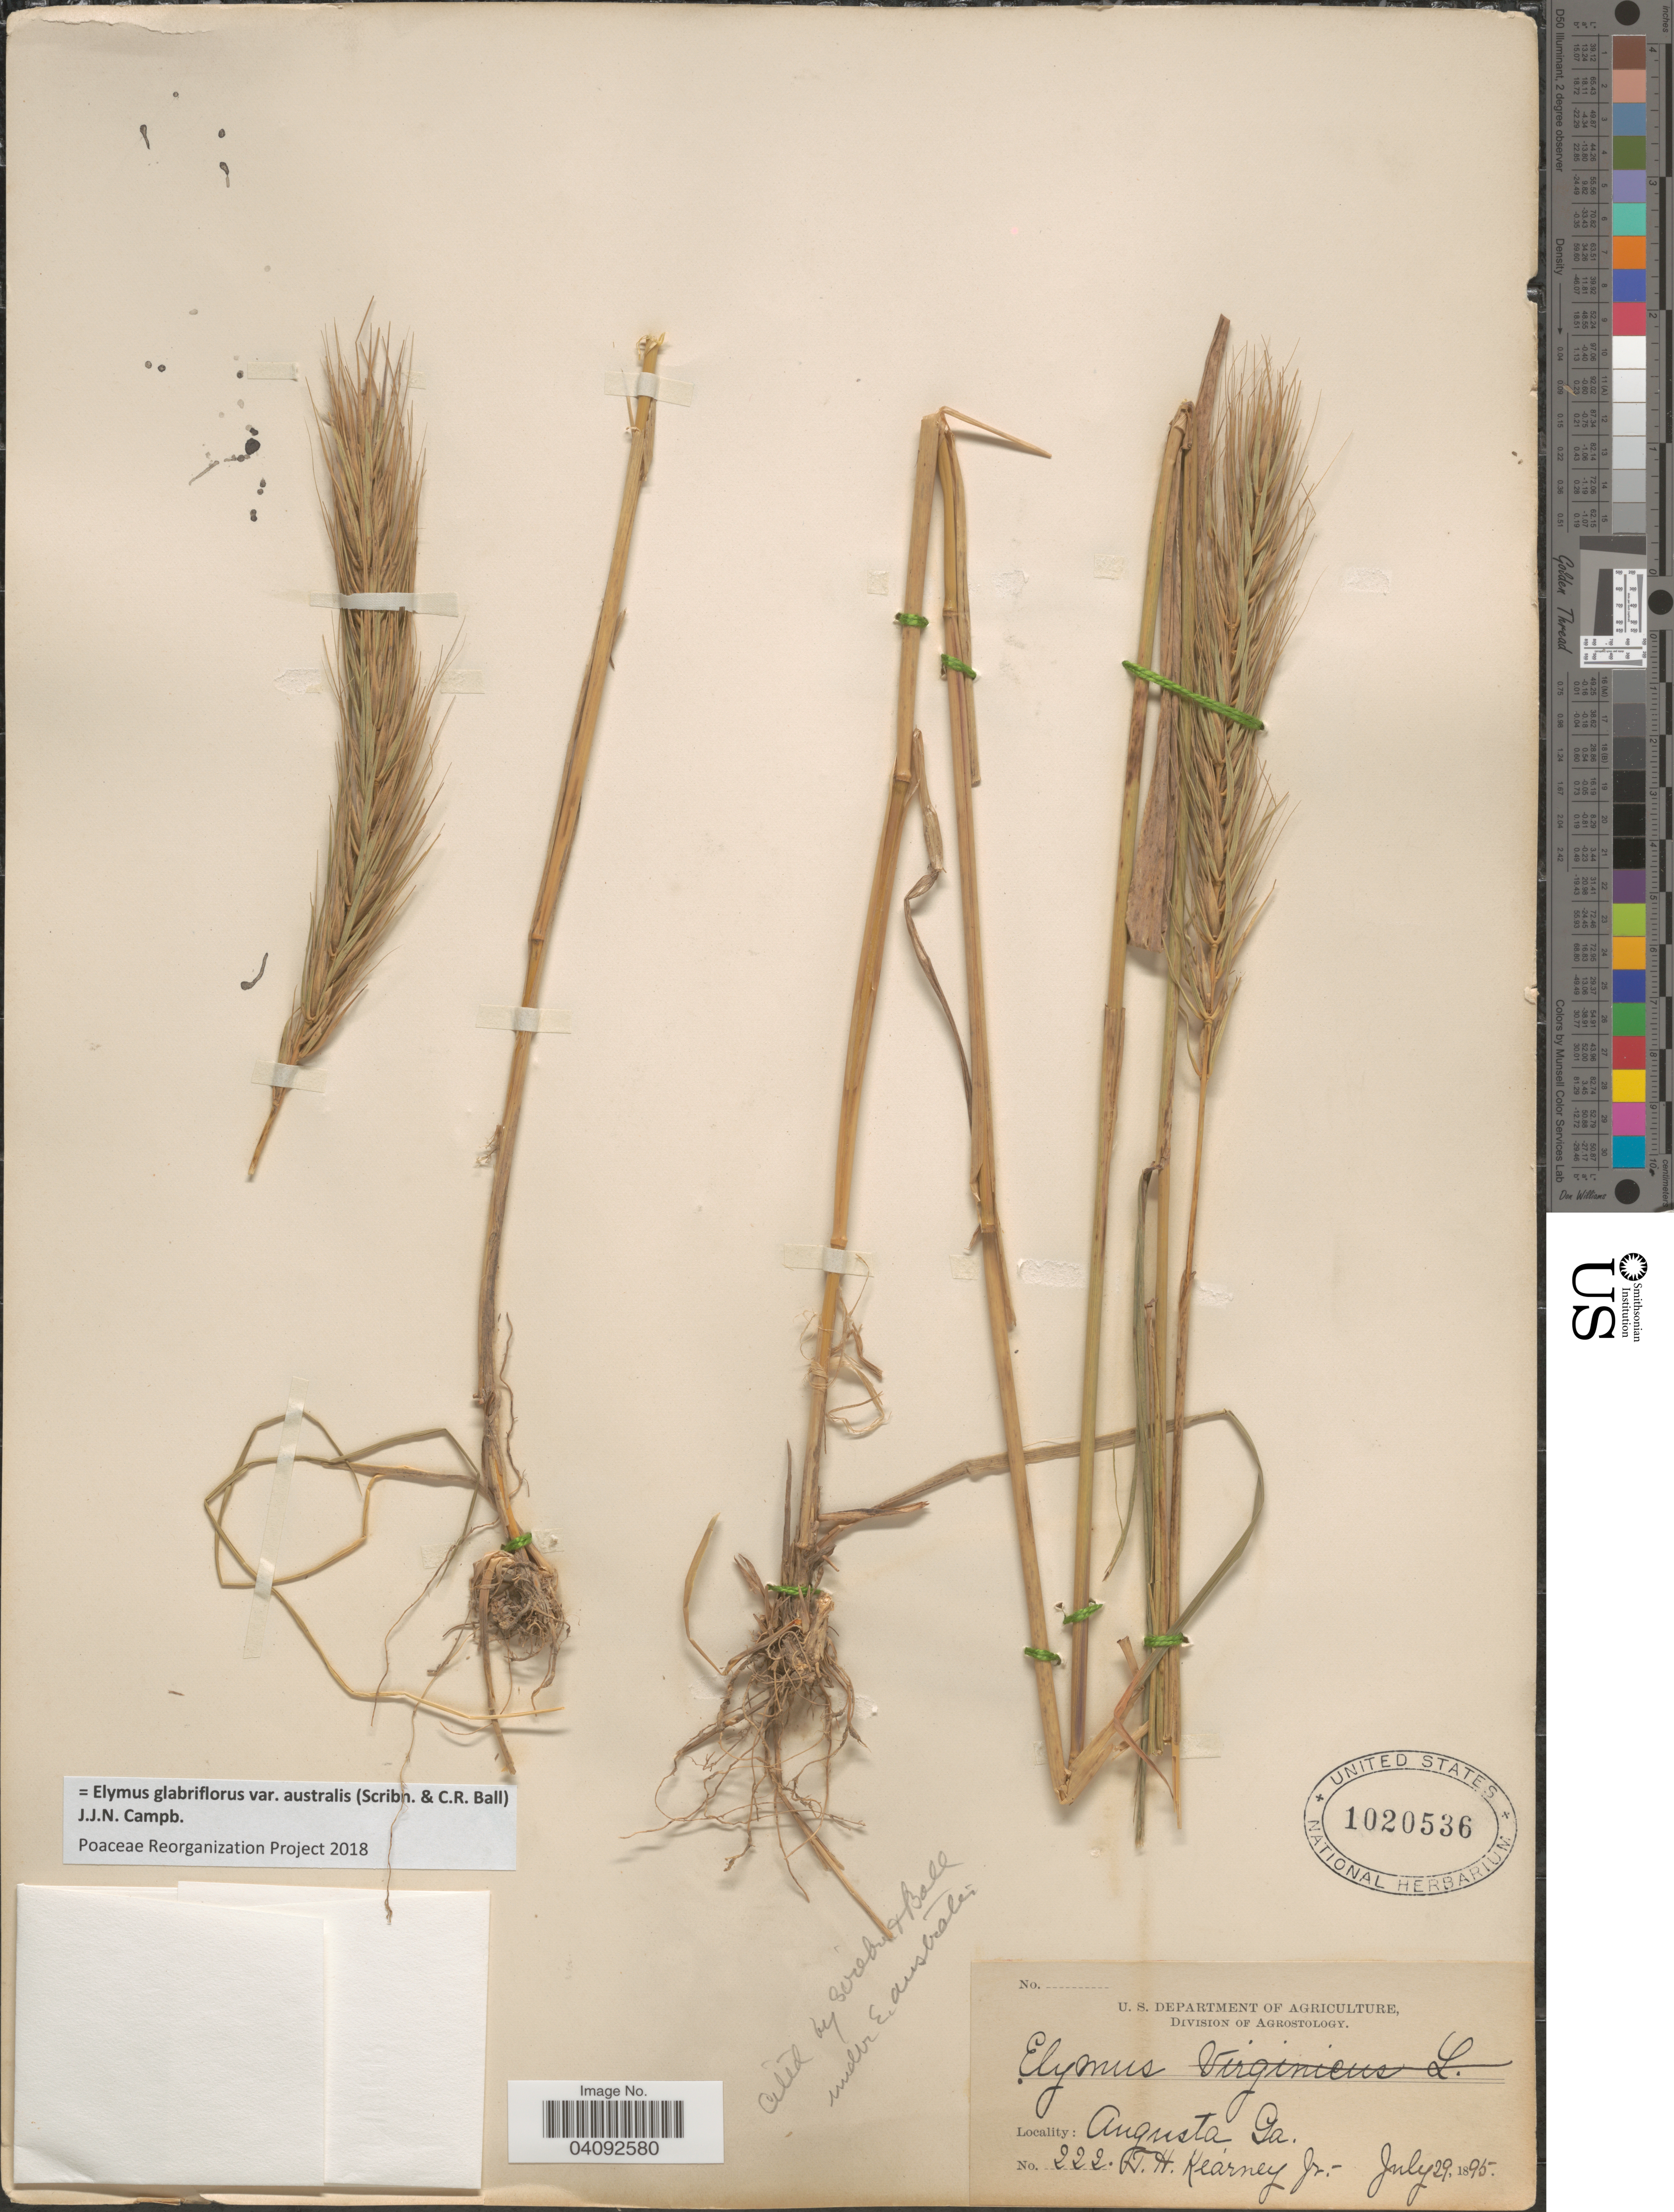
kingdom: Plantae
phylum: Tracheophyta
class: Liliopsida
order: Poales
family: Poaceae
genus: Elymus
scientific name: Elymus glabriflorus var. australis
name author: (Scribn. & C.R. Ball) J.J.N. Campb.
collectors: T. H. Kearney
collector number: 222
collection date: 1895-07-29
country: United States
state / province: Georgia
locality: Augusta.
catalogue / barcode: US 1020536